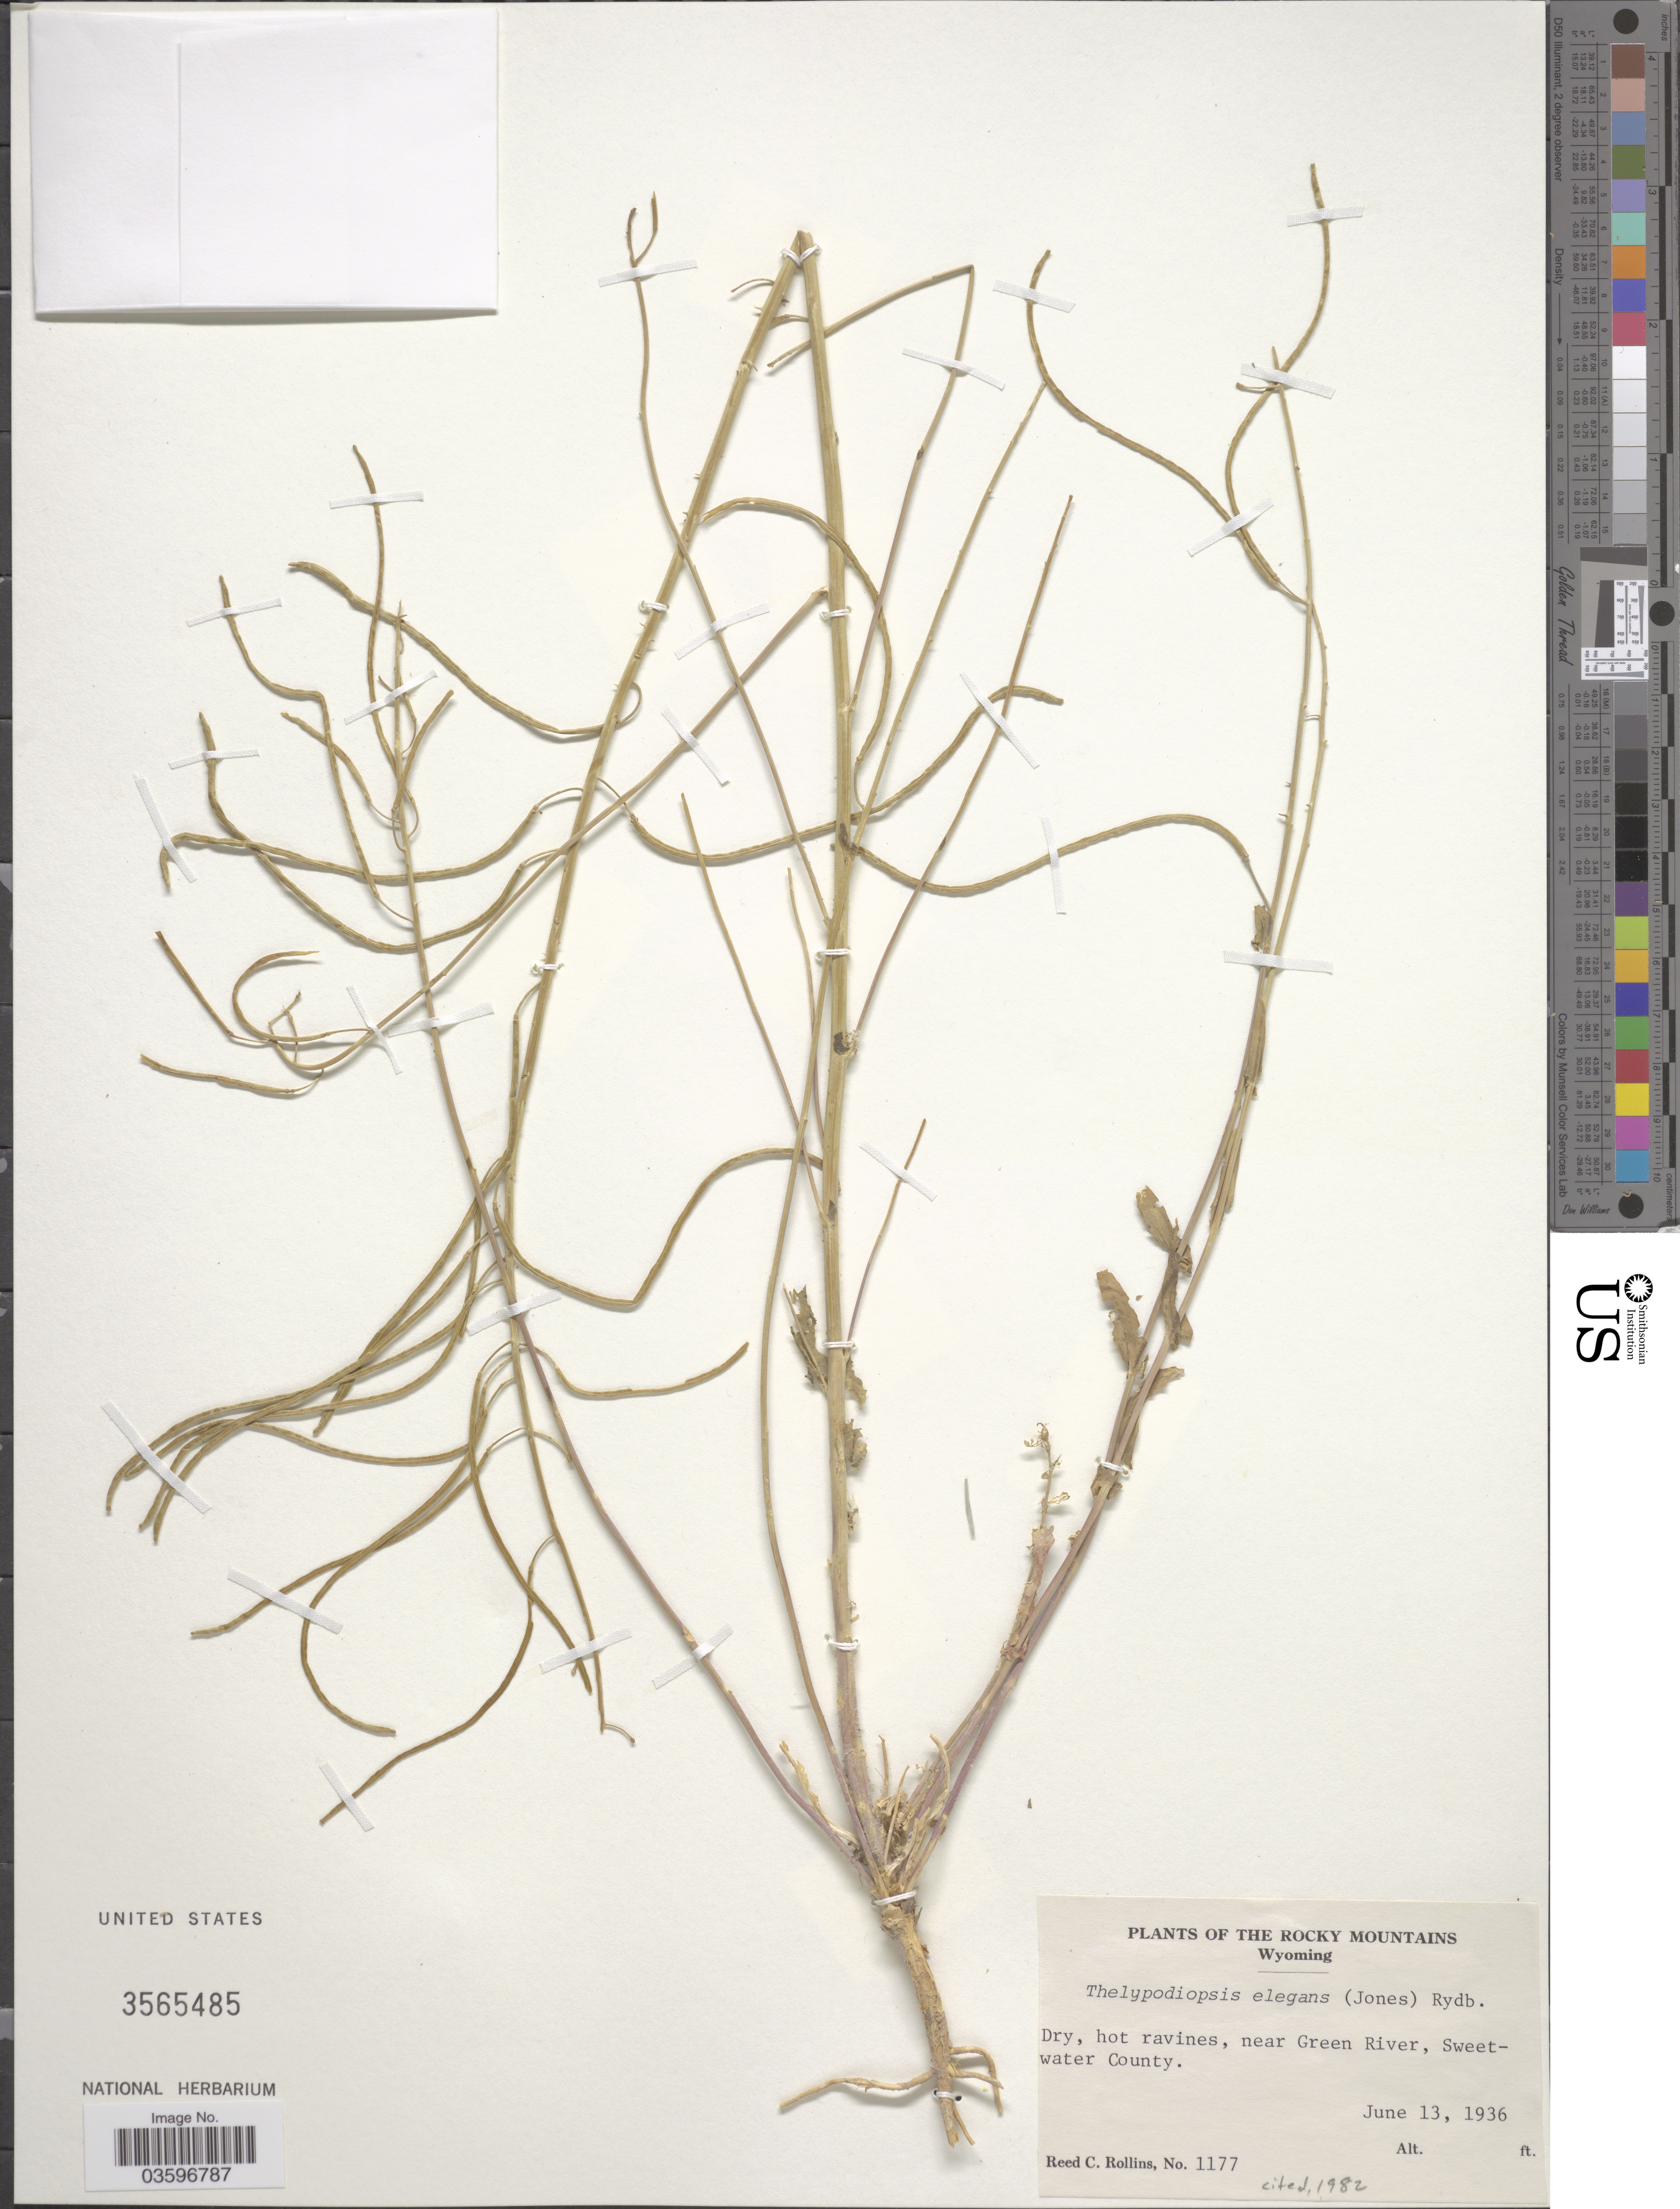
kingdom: Plantae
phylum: Tracheophyta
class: Magnoliopsida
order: Brassicales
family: Brassicaceae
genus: Thelypodiopsis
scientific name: Thelypodiopsis elegans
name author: (M.E. Jones) Rydb.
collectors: R. C. Rollins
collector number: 1177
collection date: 1936-06-13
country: United States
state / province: Wyoming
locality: The Rocky Mountains. Near Green River, Sweetwater County.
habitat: dry, hot ravines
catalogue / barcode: US 3565485